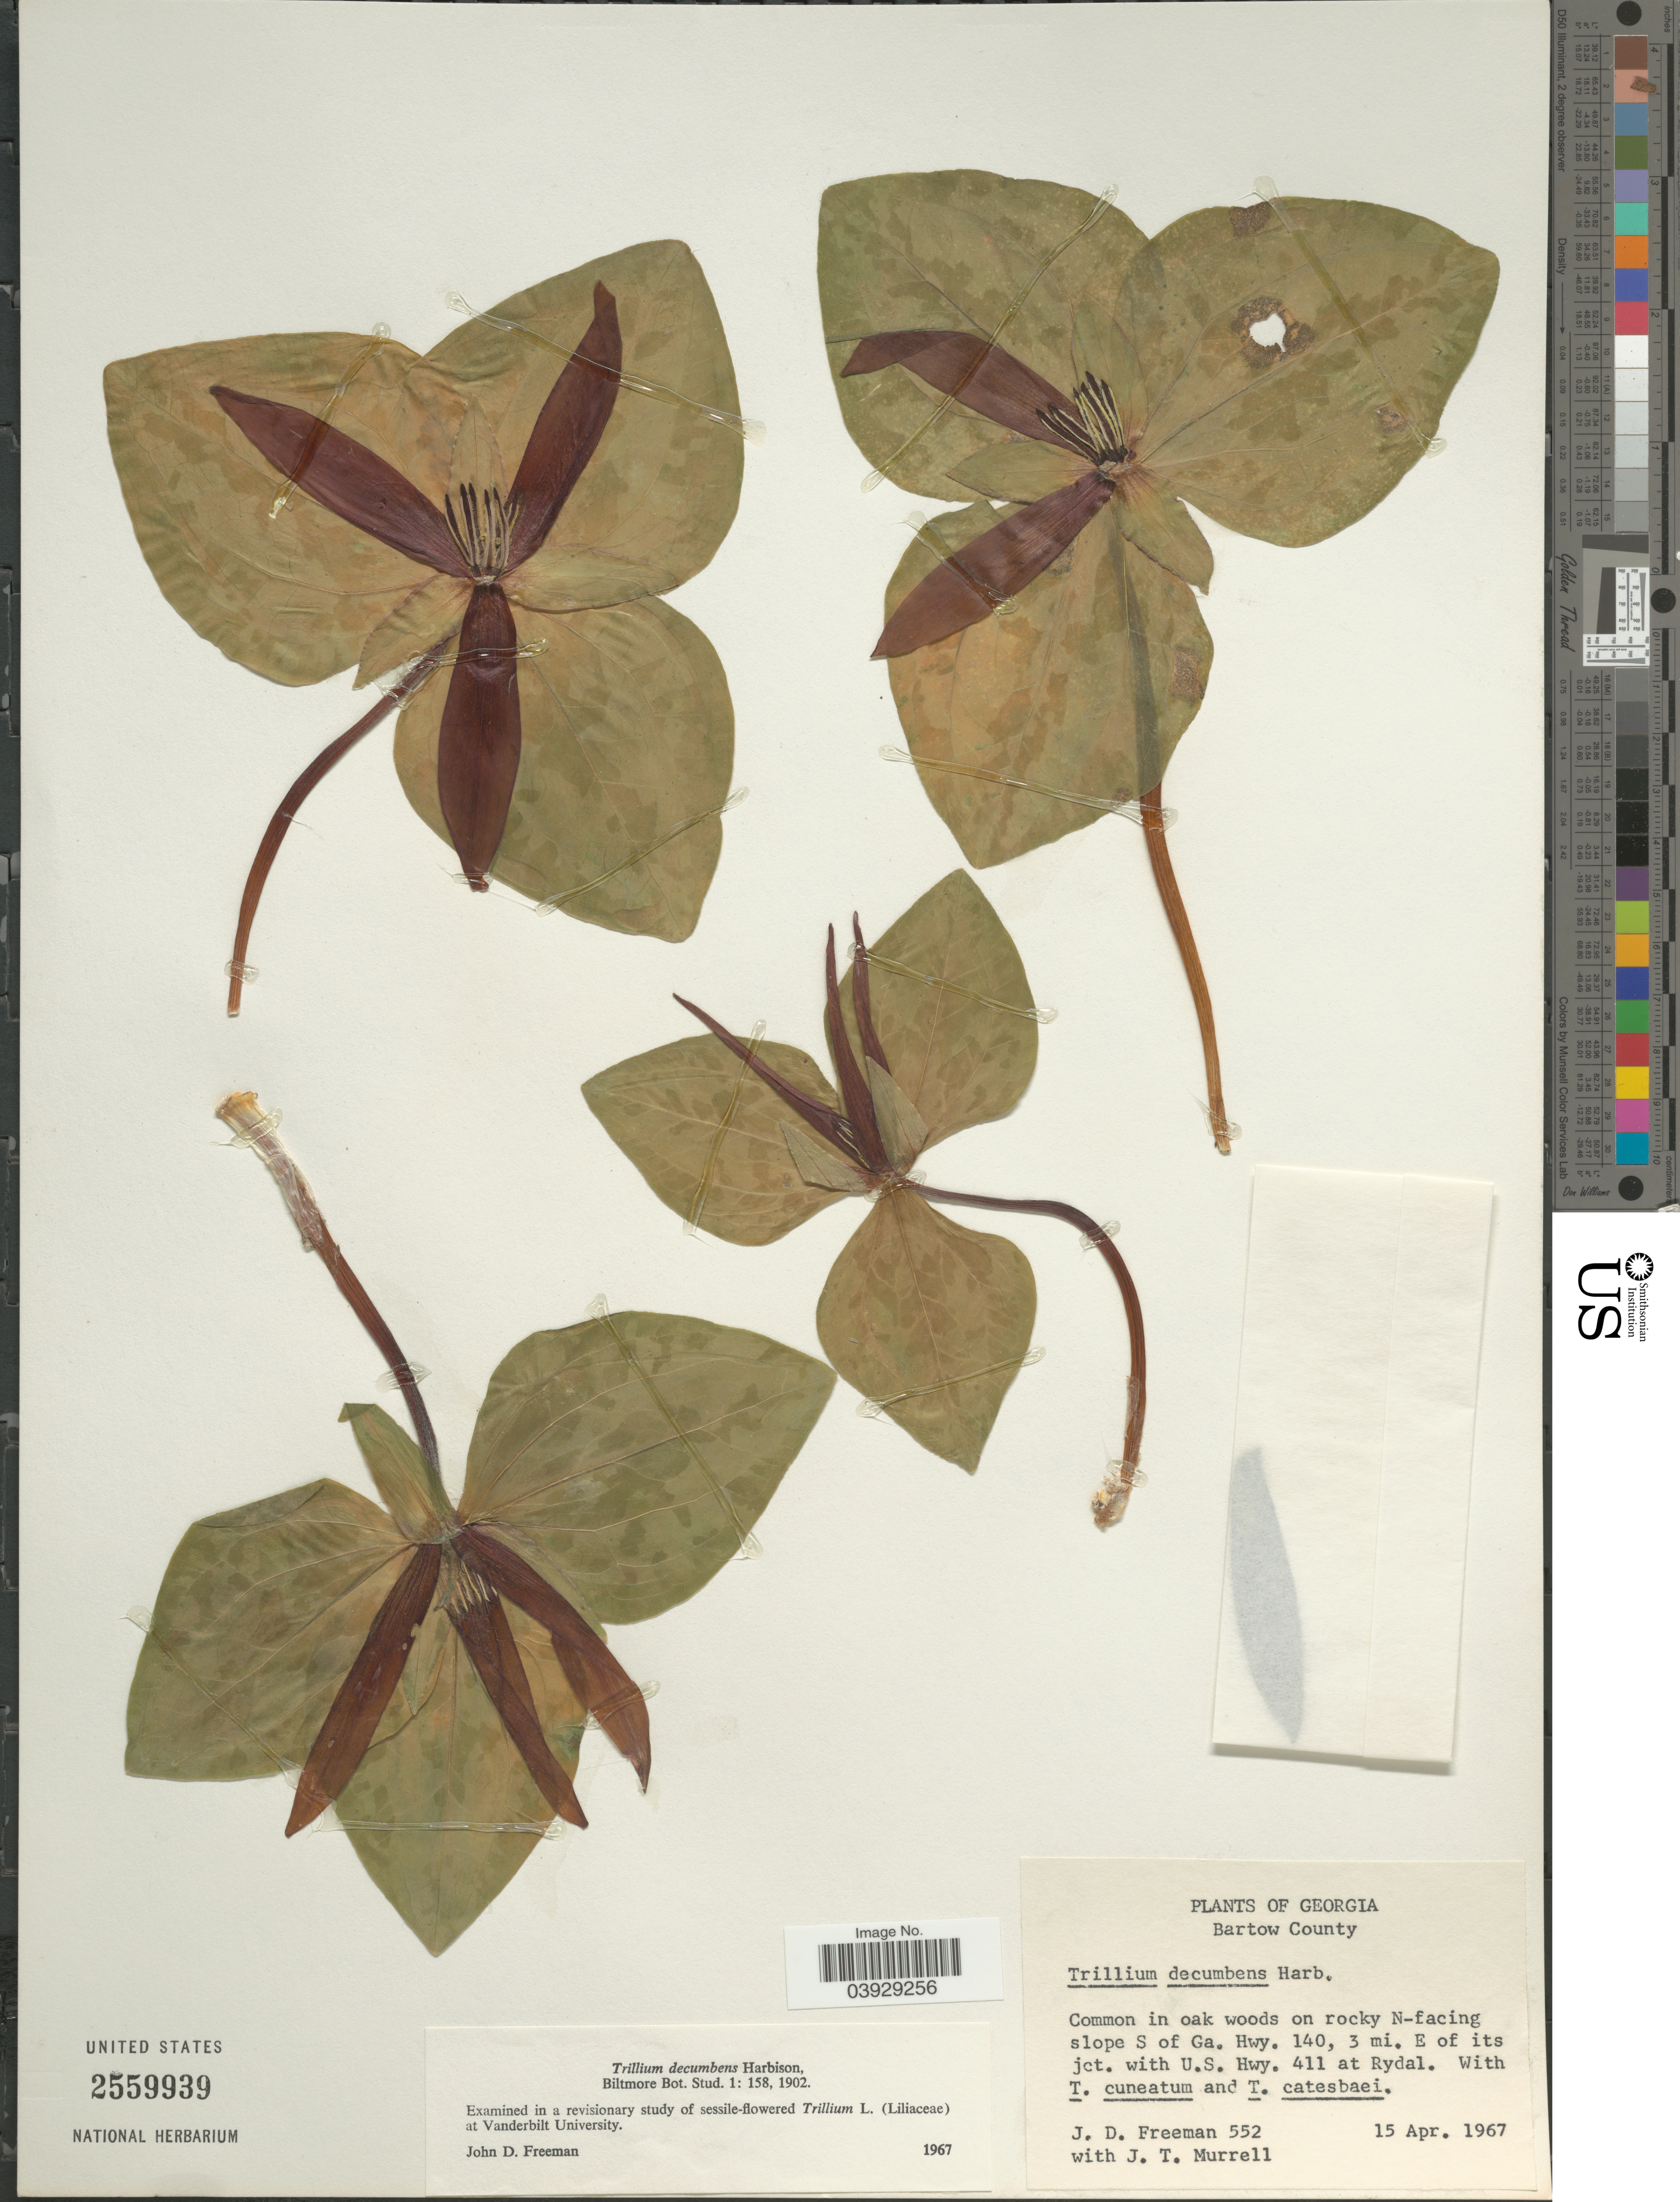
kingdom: Plantae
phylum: Tracheophyta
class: Liliopsida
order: Liliales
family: Melanthiaceae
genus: Trillium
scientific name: Trillium decumbens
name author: Harb.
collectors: J. Freeman & J. Murrell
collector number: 552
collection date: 1967-04-15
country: United States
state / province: Georgia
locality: Bartow County. In oak woods on rocky N-facing slope S of Ga. Hwy. 140, 3 mi. E of its jct. with U.S. Hwy. 411 at Rydal.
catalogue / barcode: US 2559939